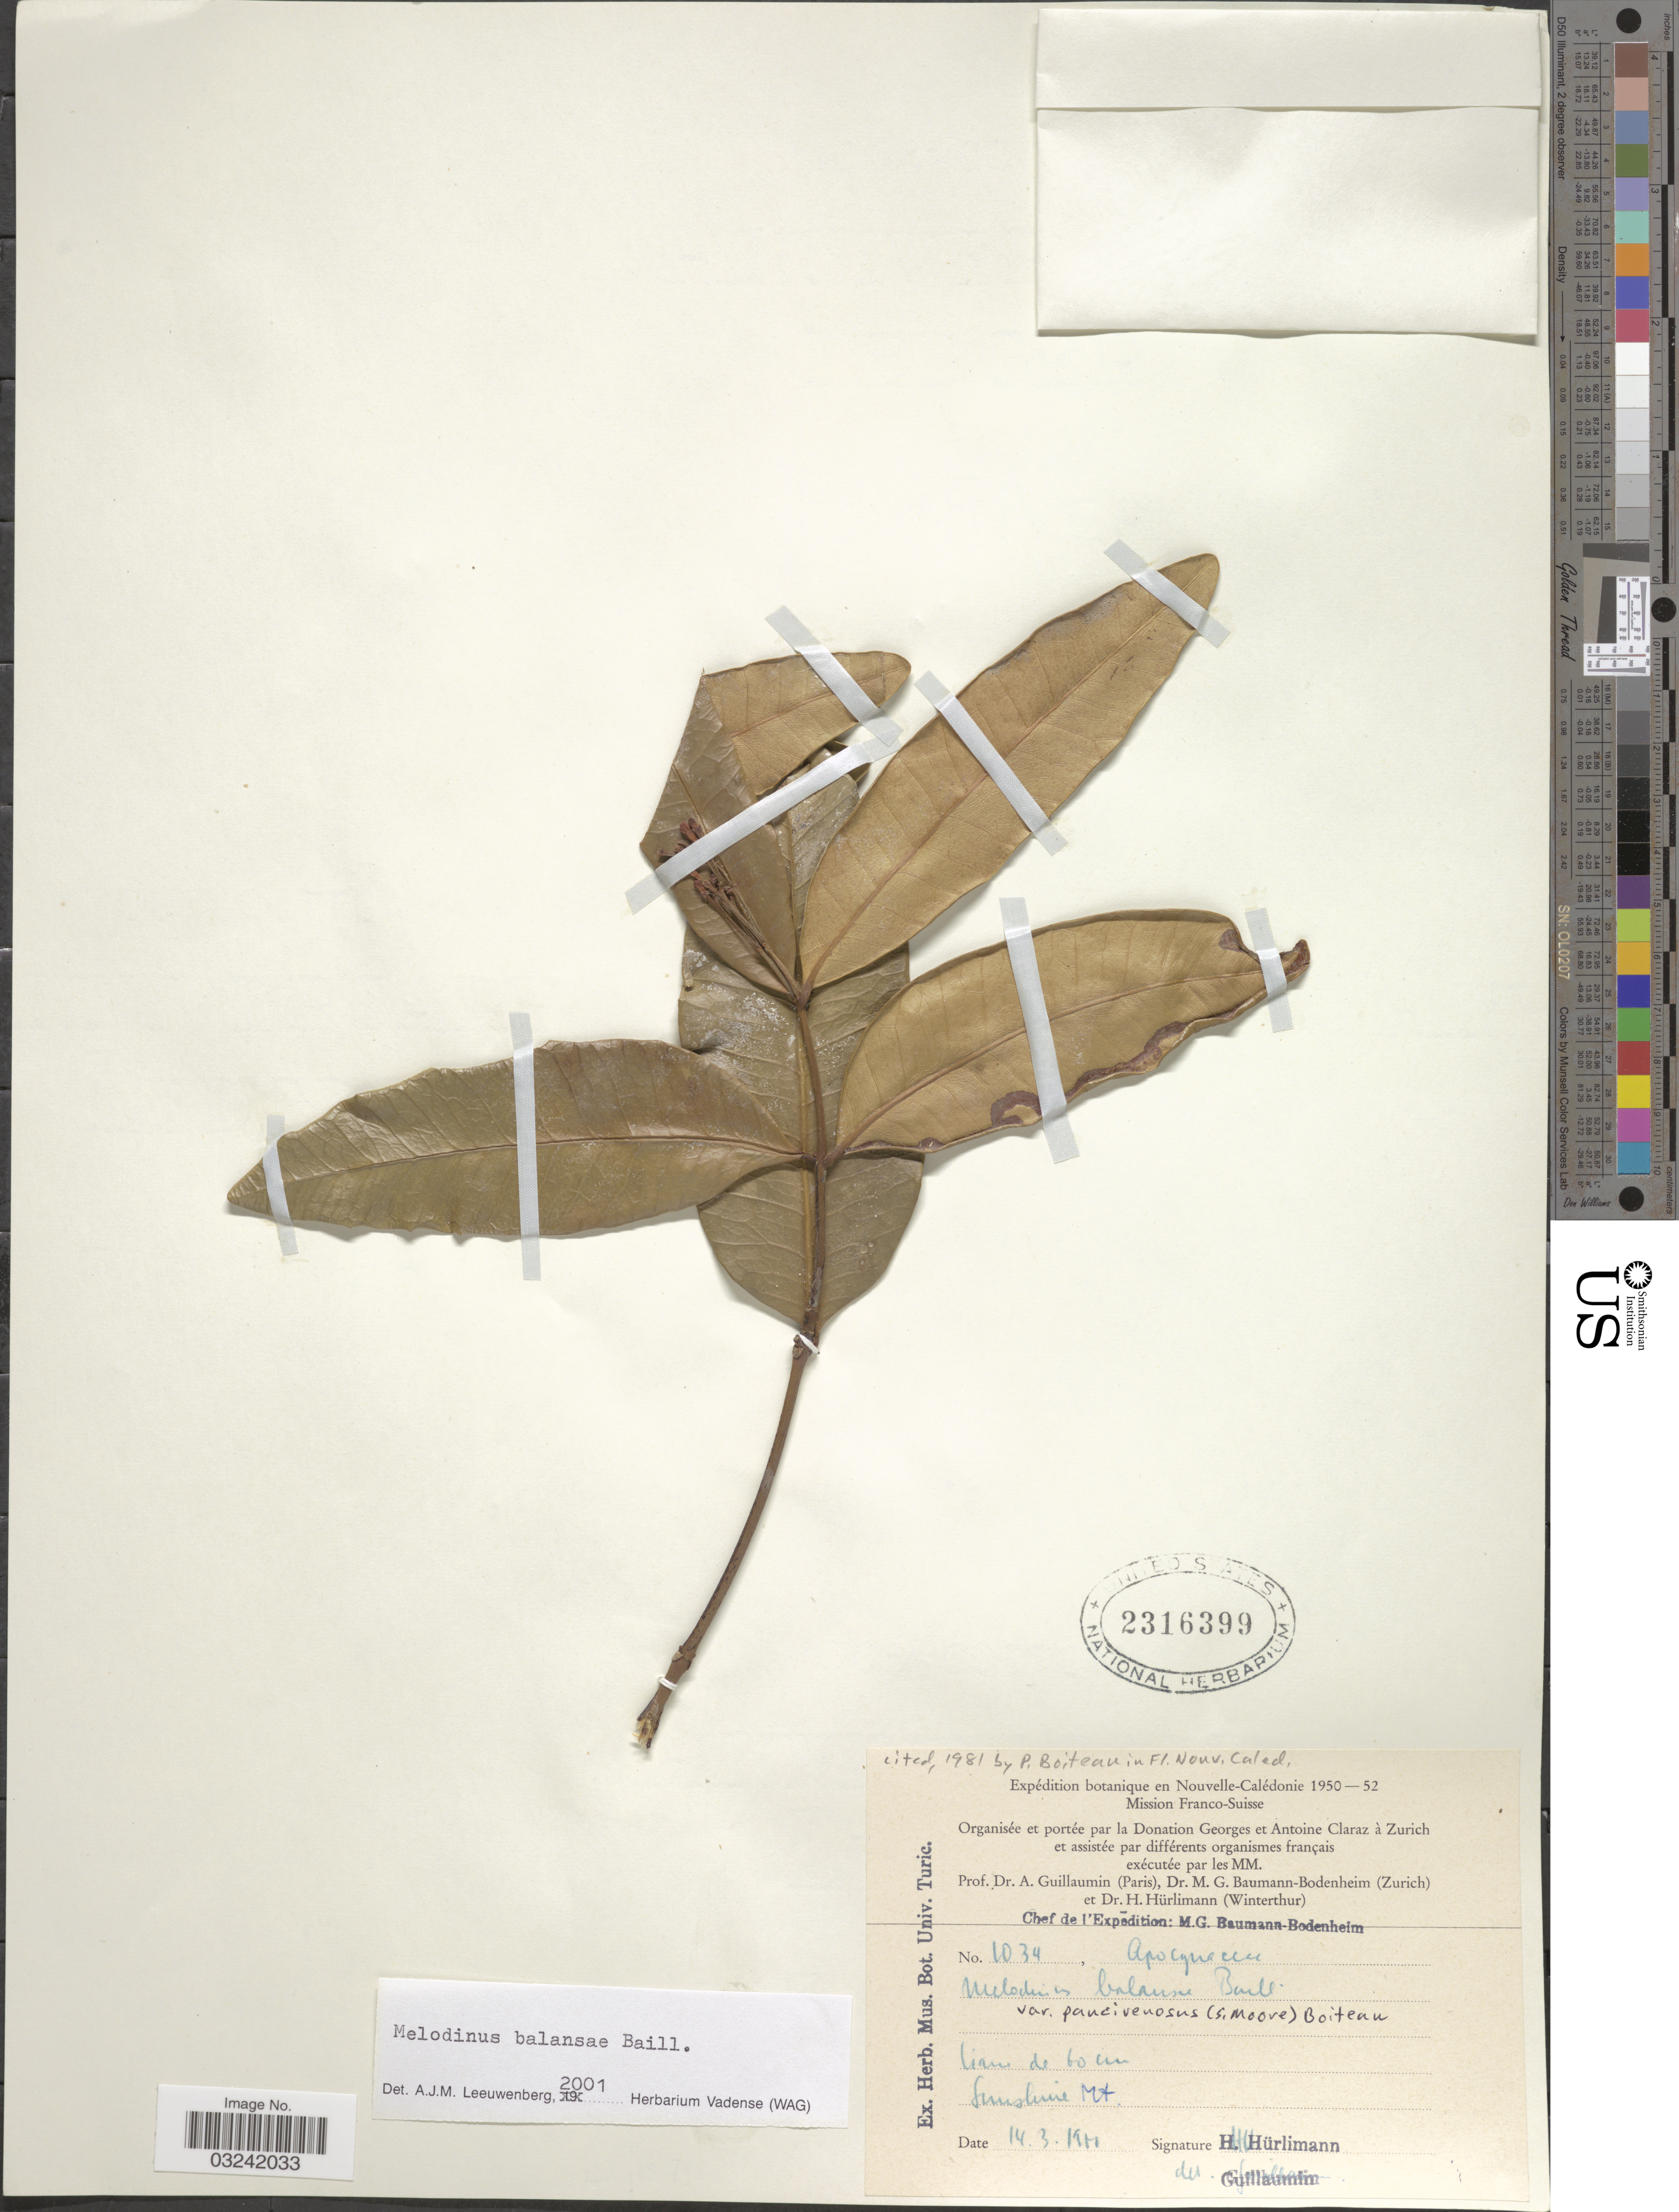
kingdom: Plantae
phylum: Tracheophyta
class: Magnoliopsida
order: Gentianales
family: Apocynaceae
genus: Melodinus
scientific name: Melodinus balansae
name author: Baill.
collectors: H. Hürlimann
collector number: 1034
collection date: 1951-03-14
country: New Caledonia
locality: Nouvelle-Calédonie, Sunshine Mt.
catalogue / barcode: US 2316399